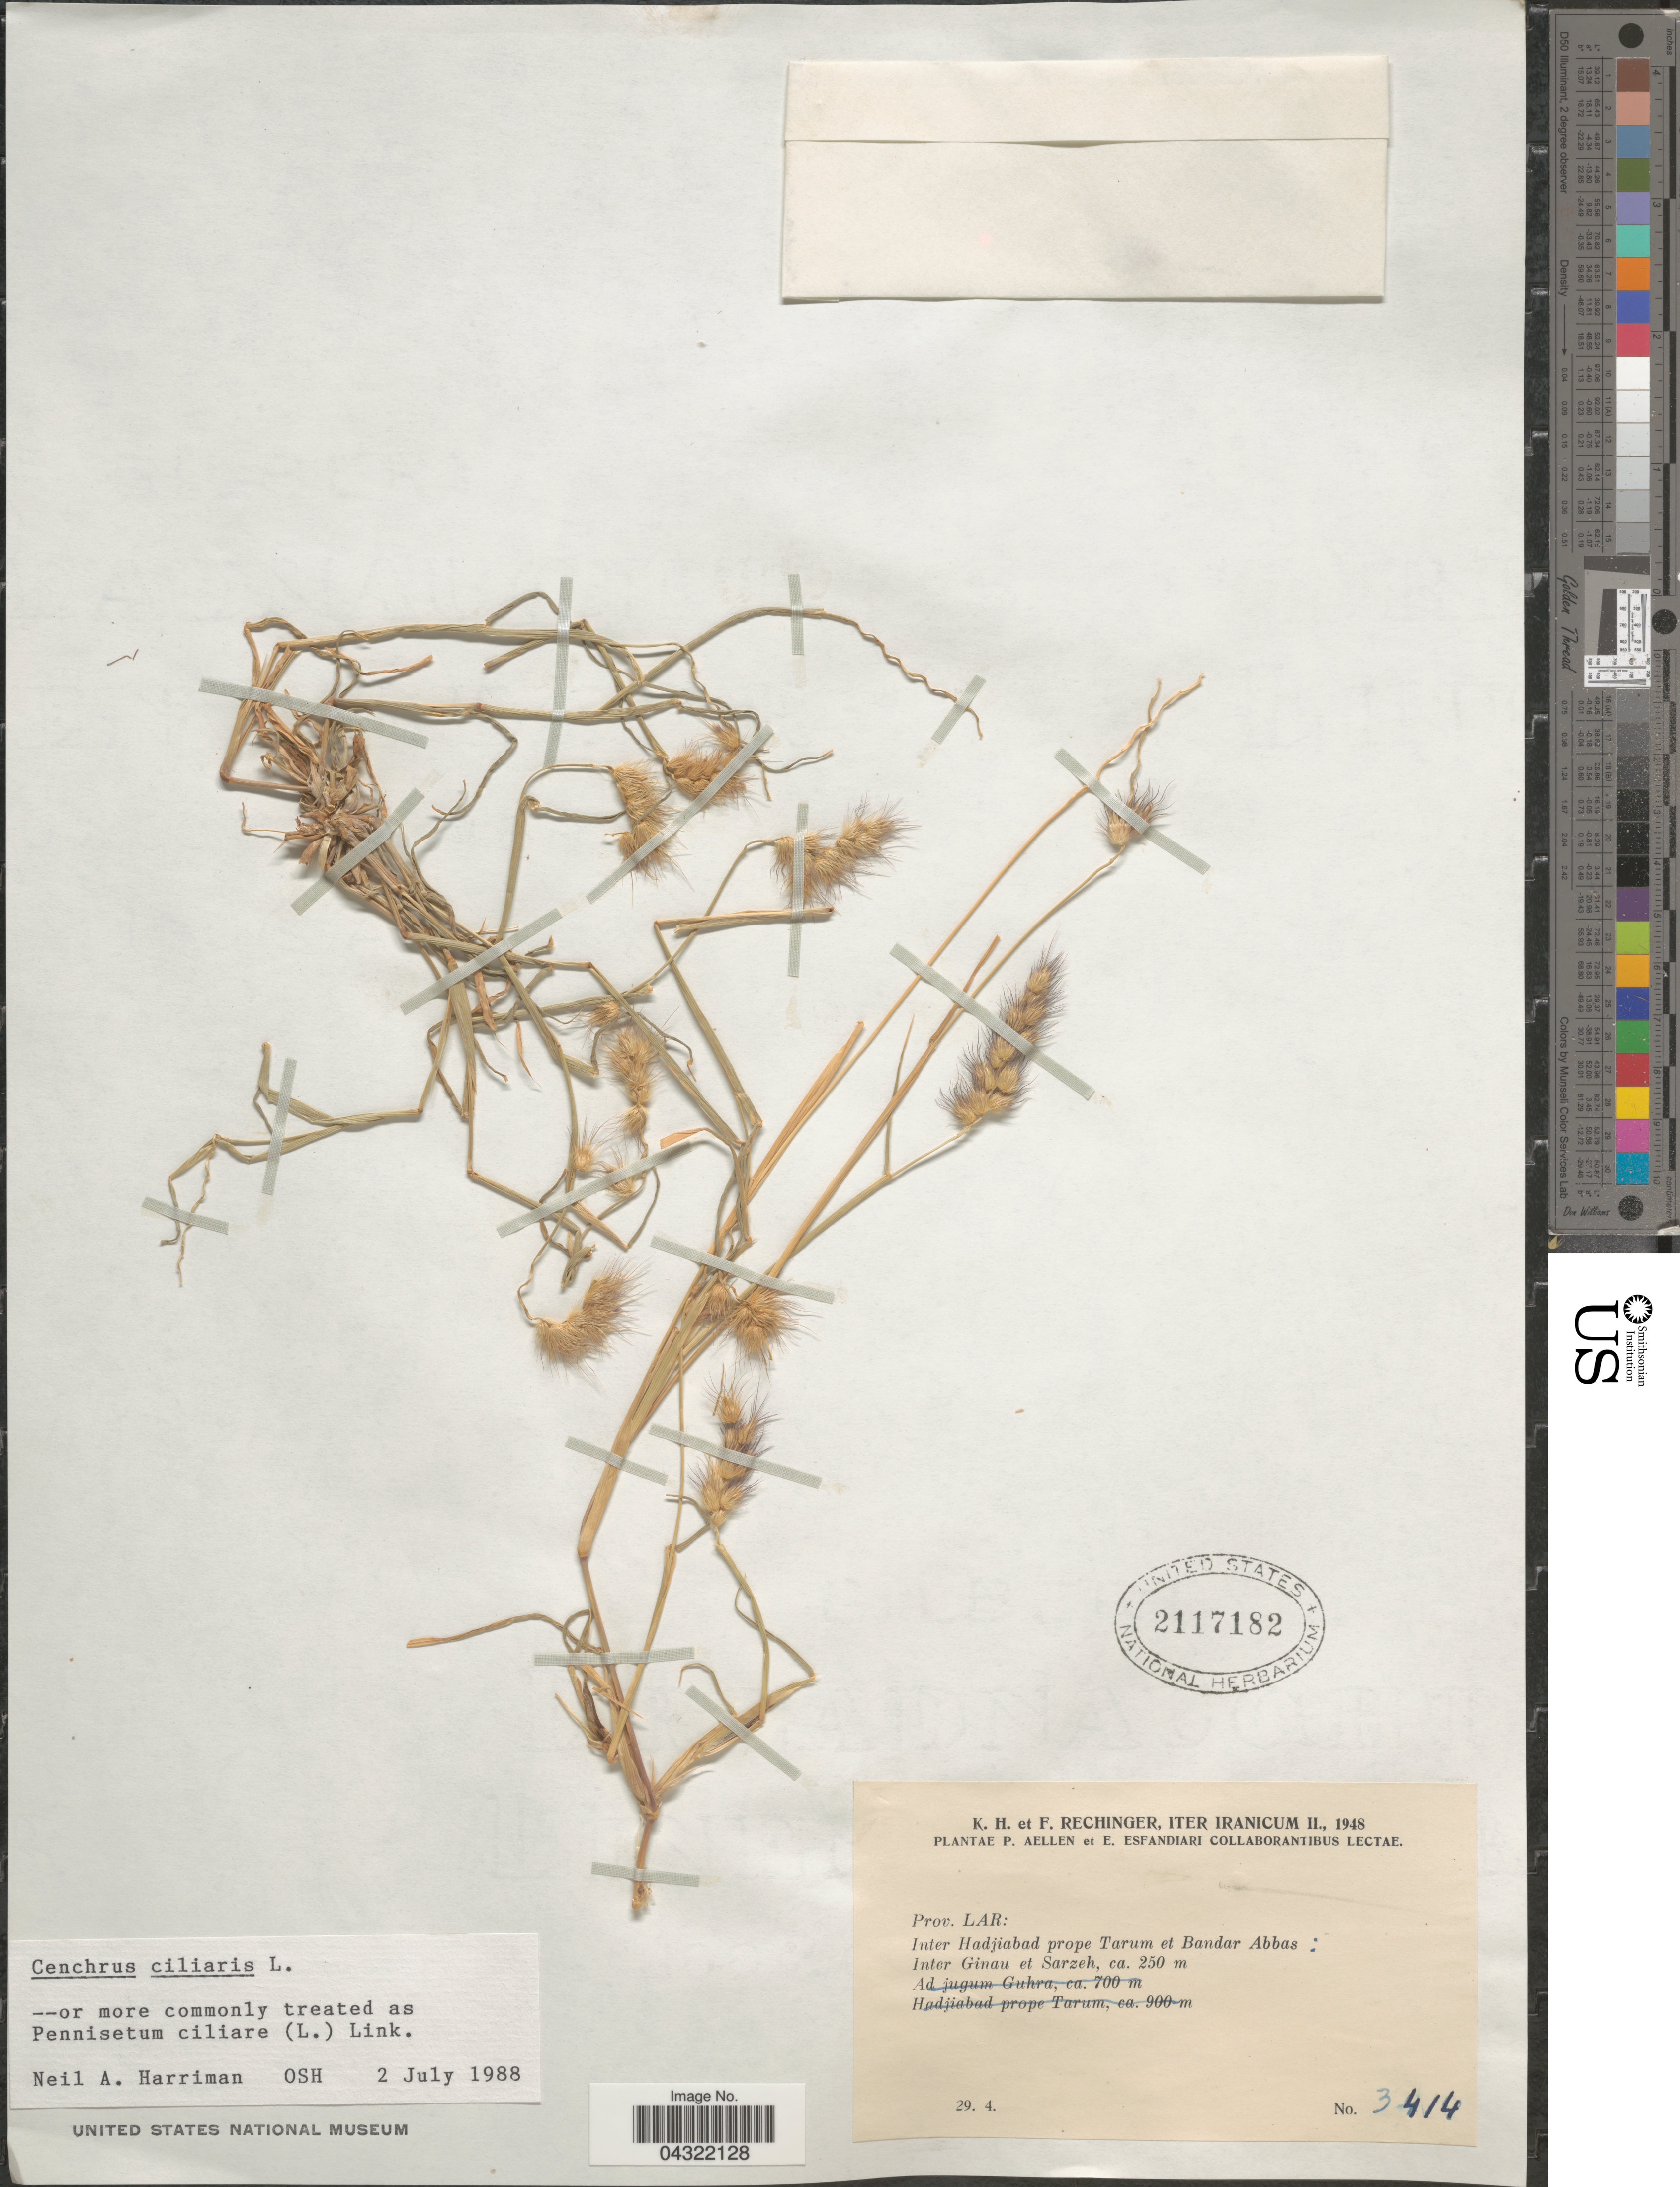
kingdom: Plantae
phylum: Tracheophyta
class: Liliopsida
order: Poales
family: Poaceae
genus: Cenchrus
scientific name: Cenchrus ciliaris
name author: L.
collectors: K. H. Rechinger & F. Rechinger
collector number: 3414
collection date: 1948-04-29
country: Iran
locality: Iter Iranicum II., 1948. Prov. Lar: Inter Hadjiabad prope Tarum et Bandar Abbas: Inter Ginau et Sarzeh.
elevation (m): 250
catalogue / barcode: US 2117182